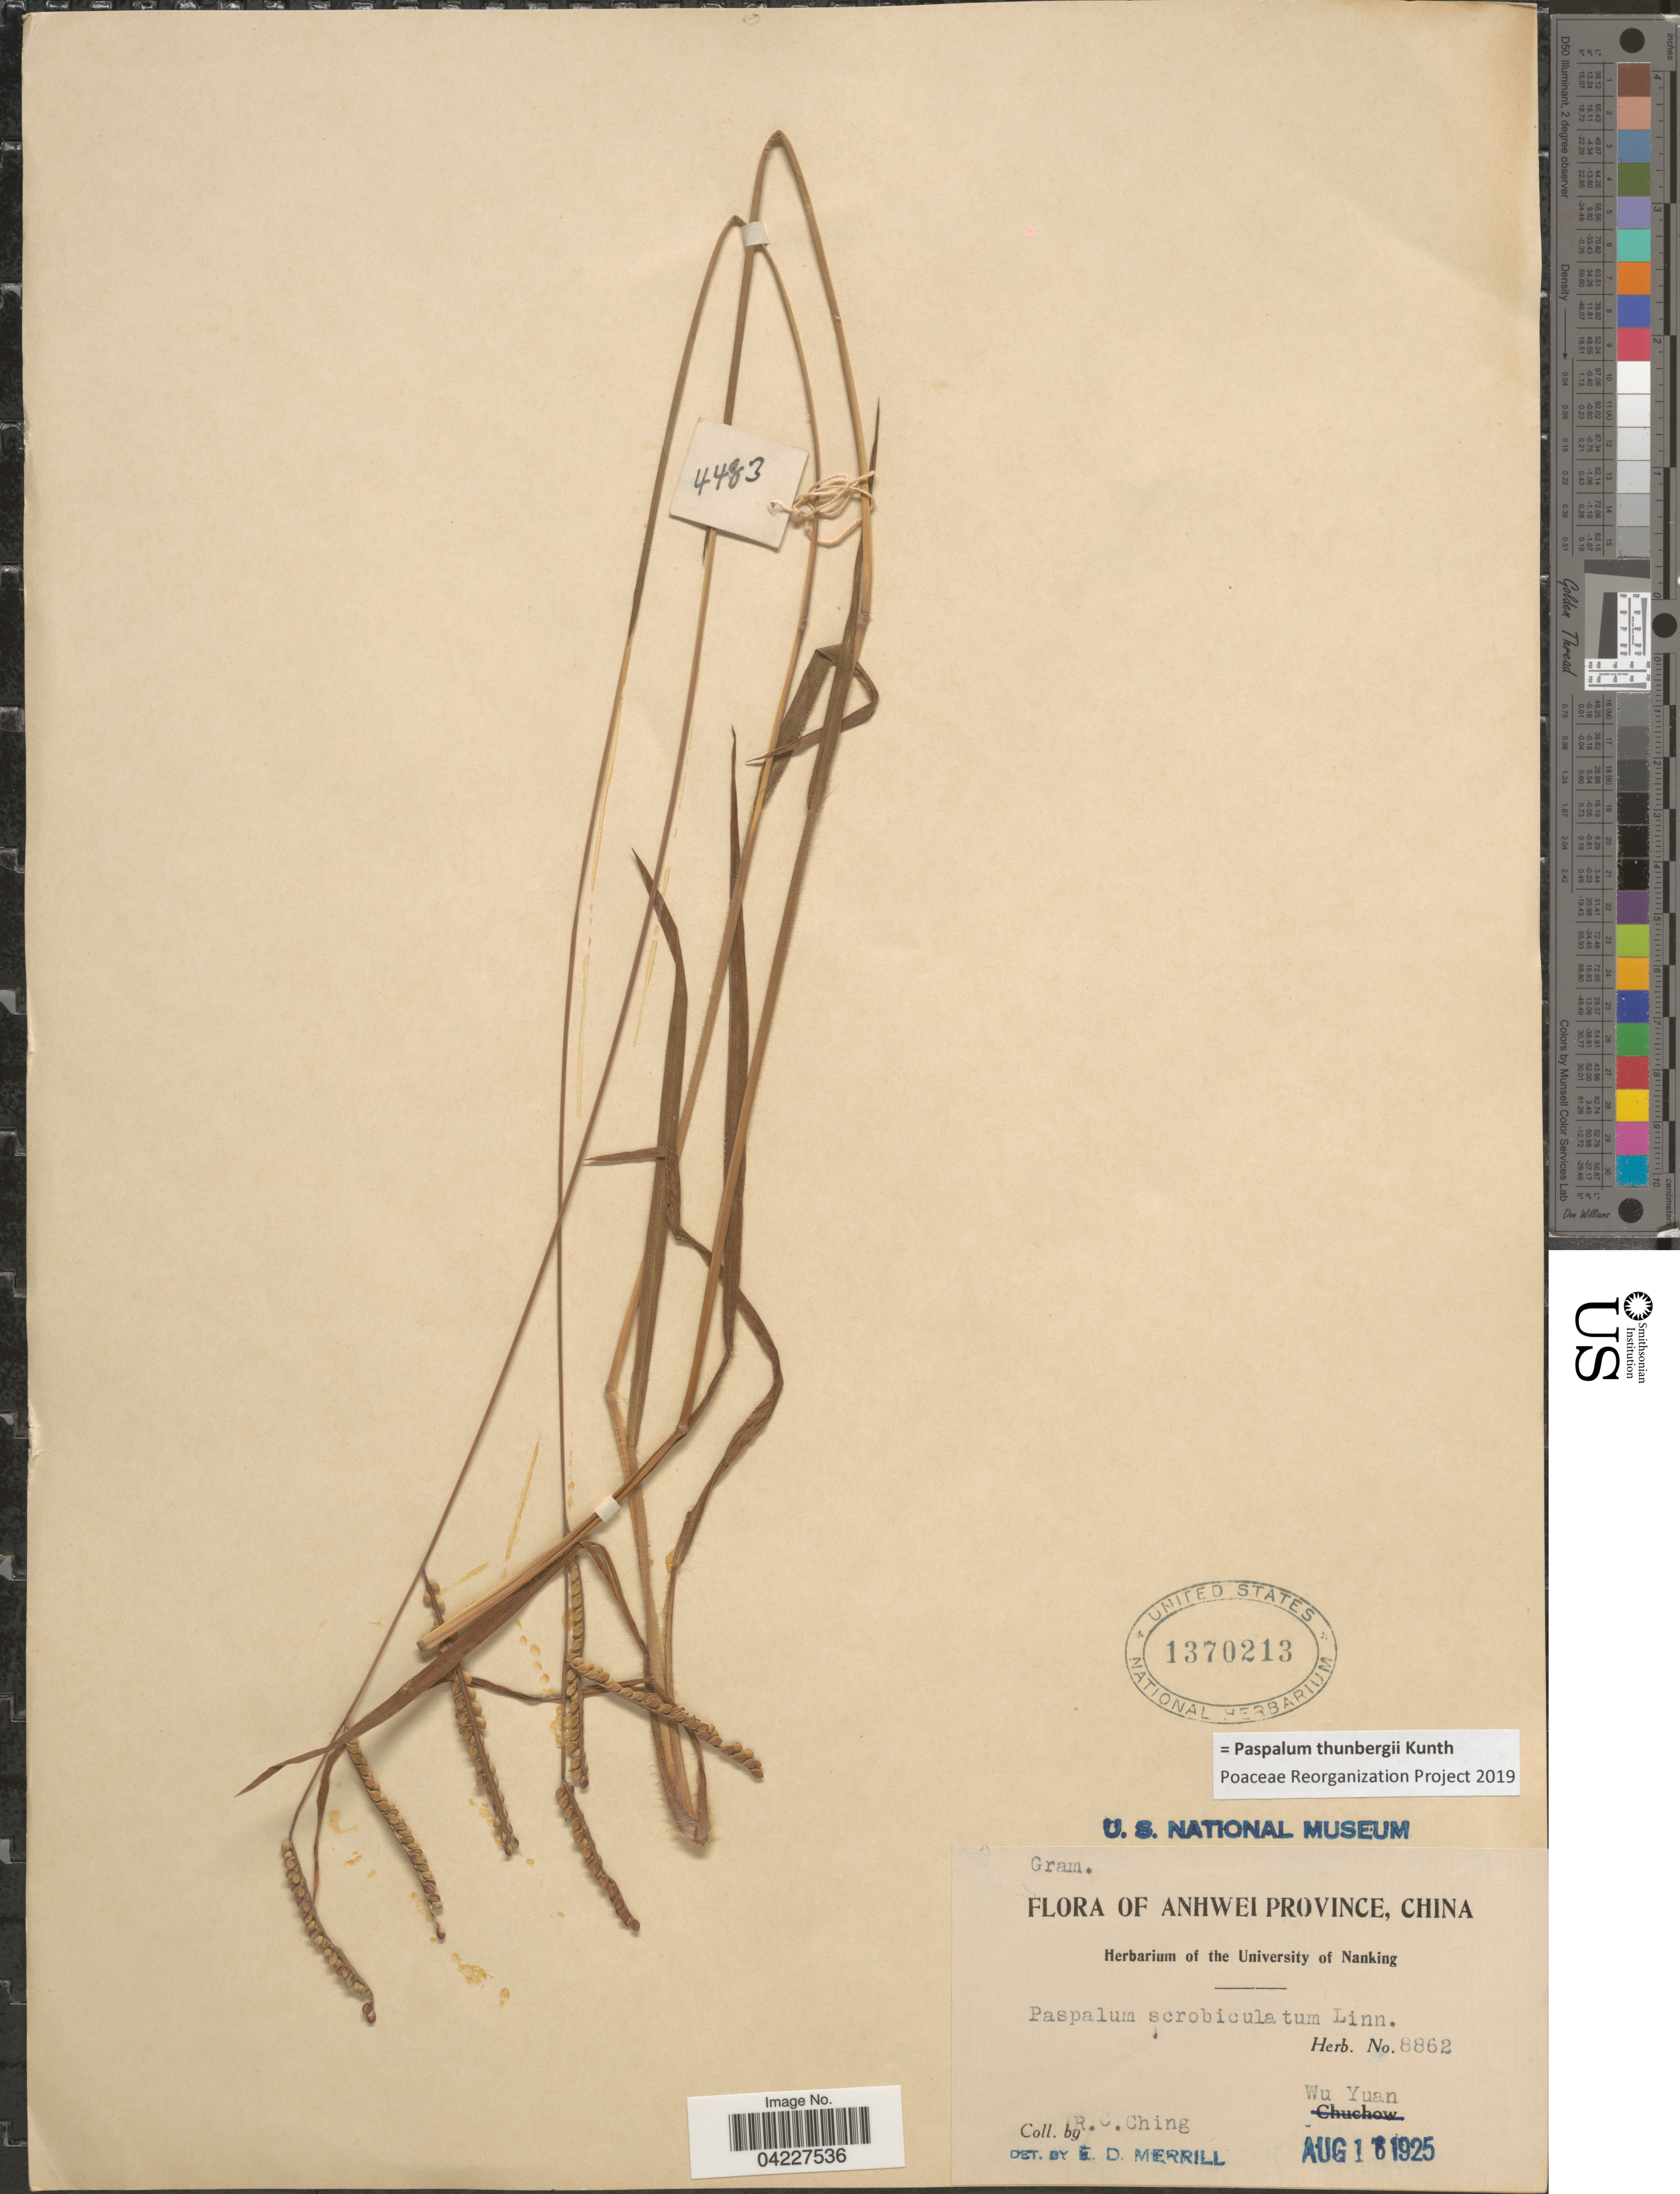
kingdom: Plantae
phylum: Tracheophyta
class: Liliopsida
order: Poales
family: Poaceae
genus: Paspalum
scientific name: Paspalum thunbergii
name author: Kunth ex Steud.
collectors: R. C. Ching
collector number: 8862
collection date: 1925-08-16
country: China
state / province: Anhui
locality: Anhwei Province. Wu Yuan.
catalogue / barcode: US 1370213